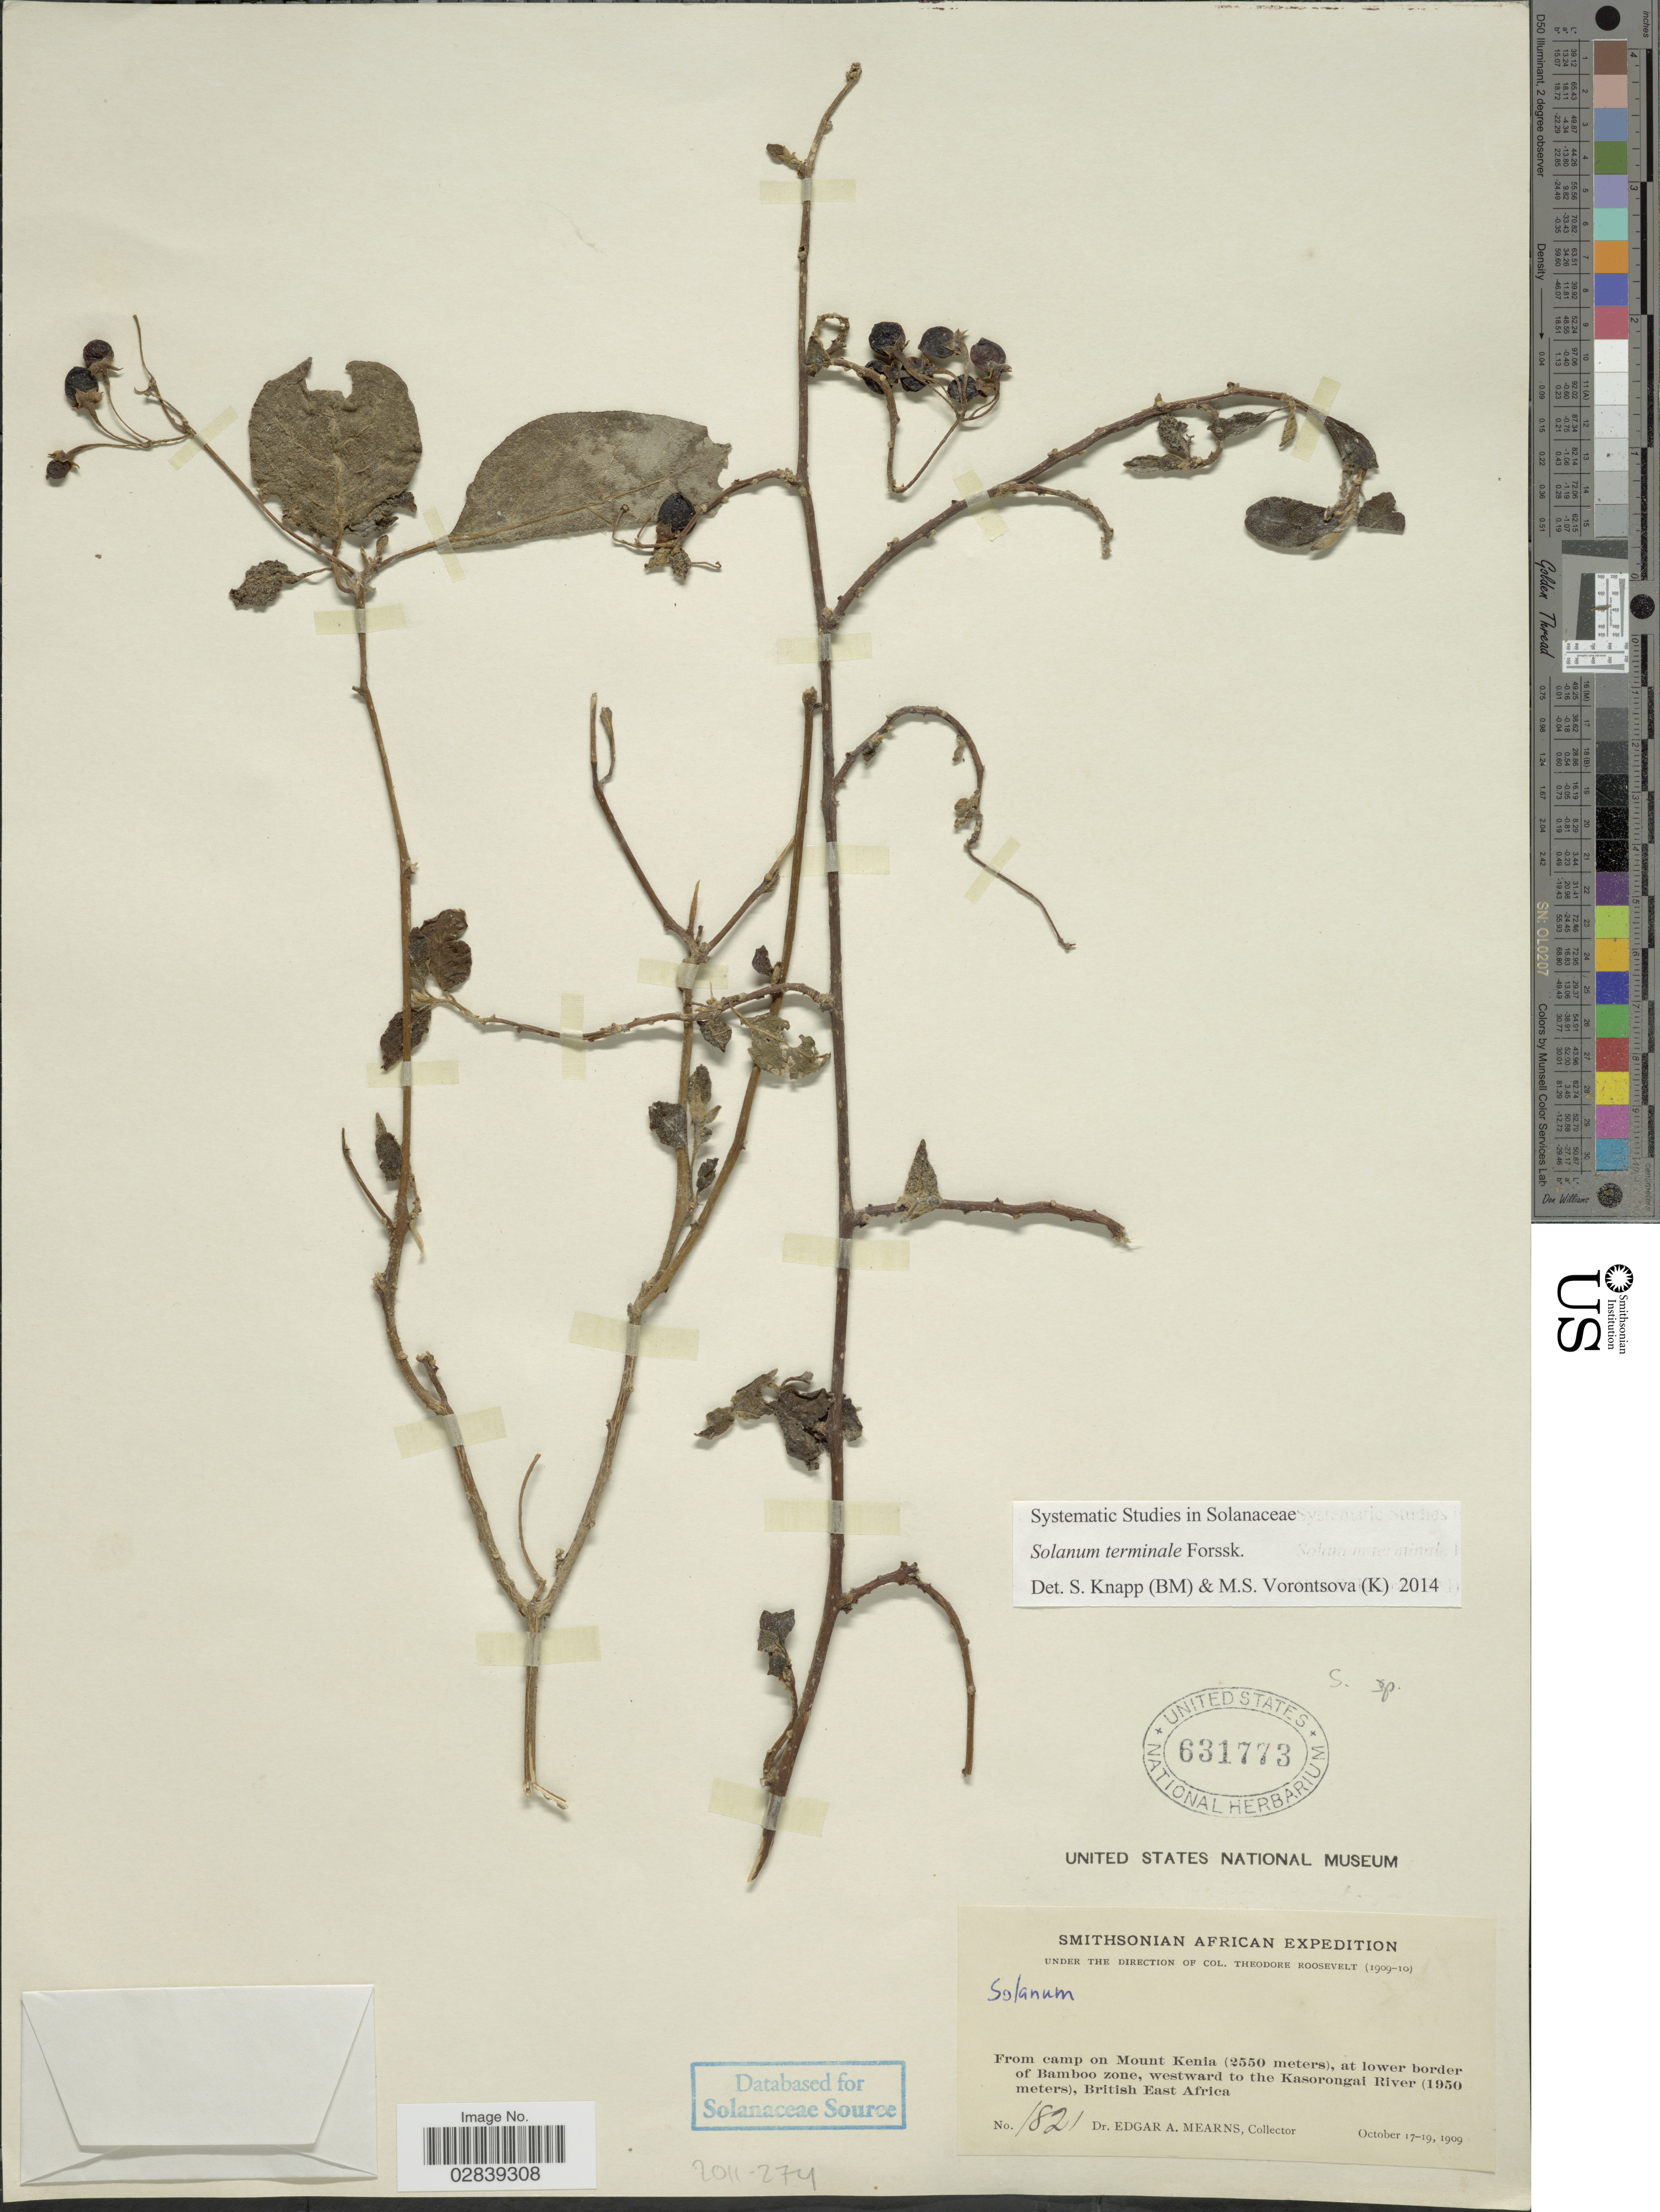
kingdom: Plantae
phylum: Tracheophyta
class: Magnoliopsida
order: Solanales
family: Solanaceae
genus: Solanum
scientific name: Solanum terminale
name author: Forssk.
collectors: E. A. Mearns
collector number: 1821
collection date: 1909-10-17/1909-10-19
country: Kenya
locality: From camp on Mount Kenia, at lower border of Bamboo zone, westward to the Kasorongai River, British East Africa.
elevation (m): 1950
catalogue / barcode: US 631773